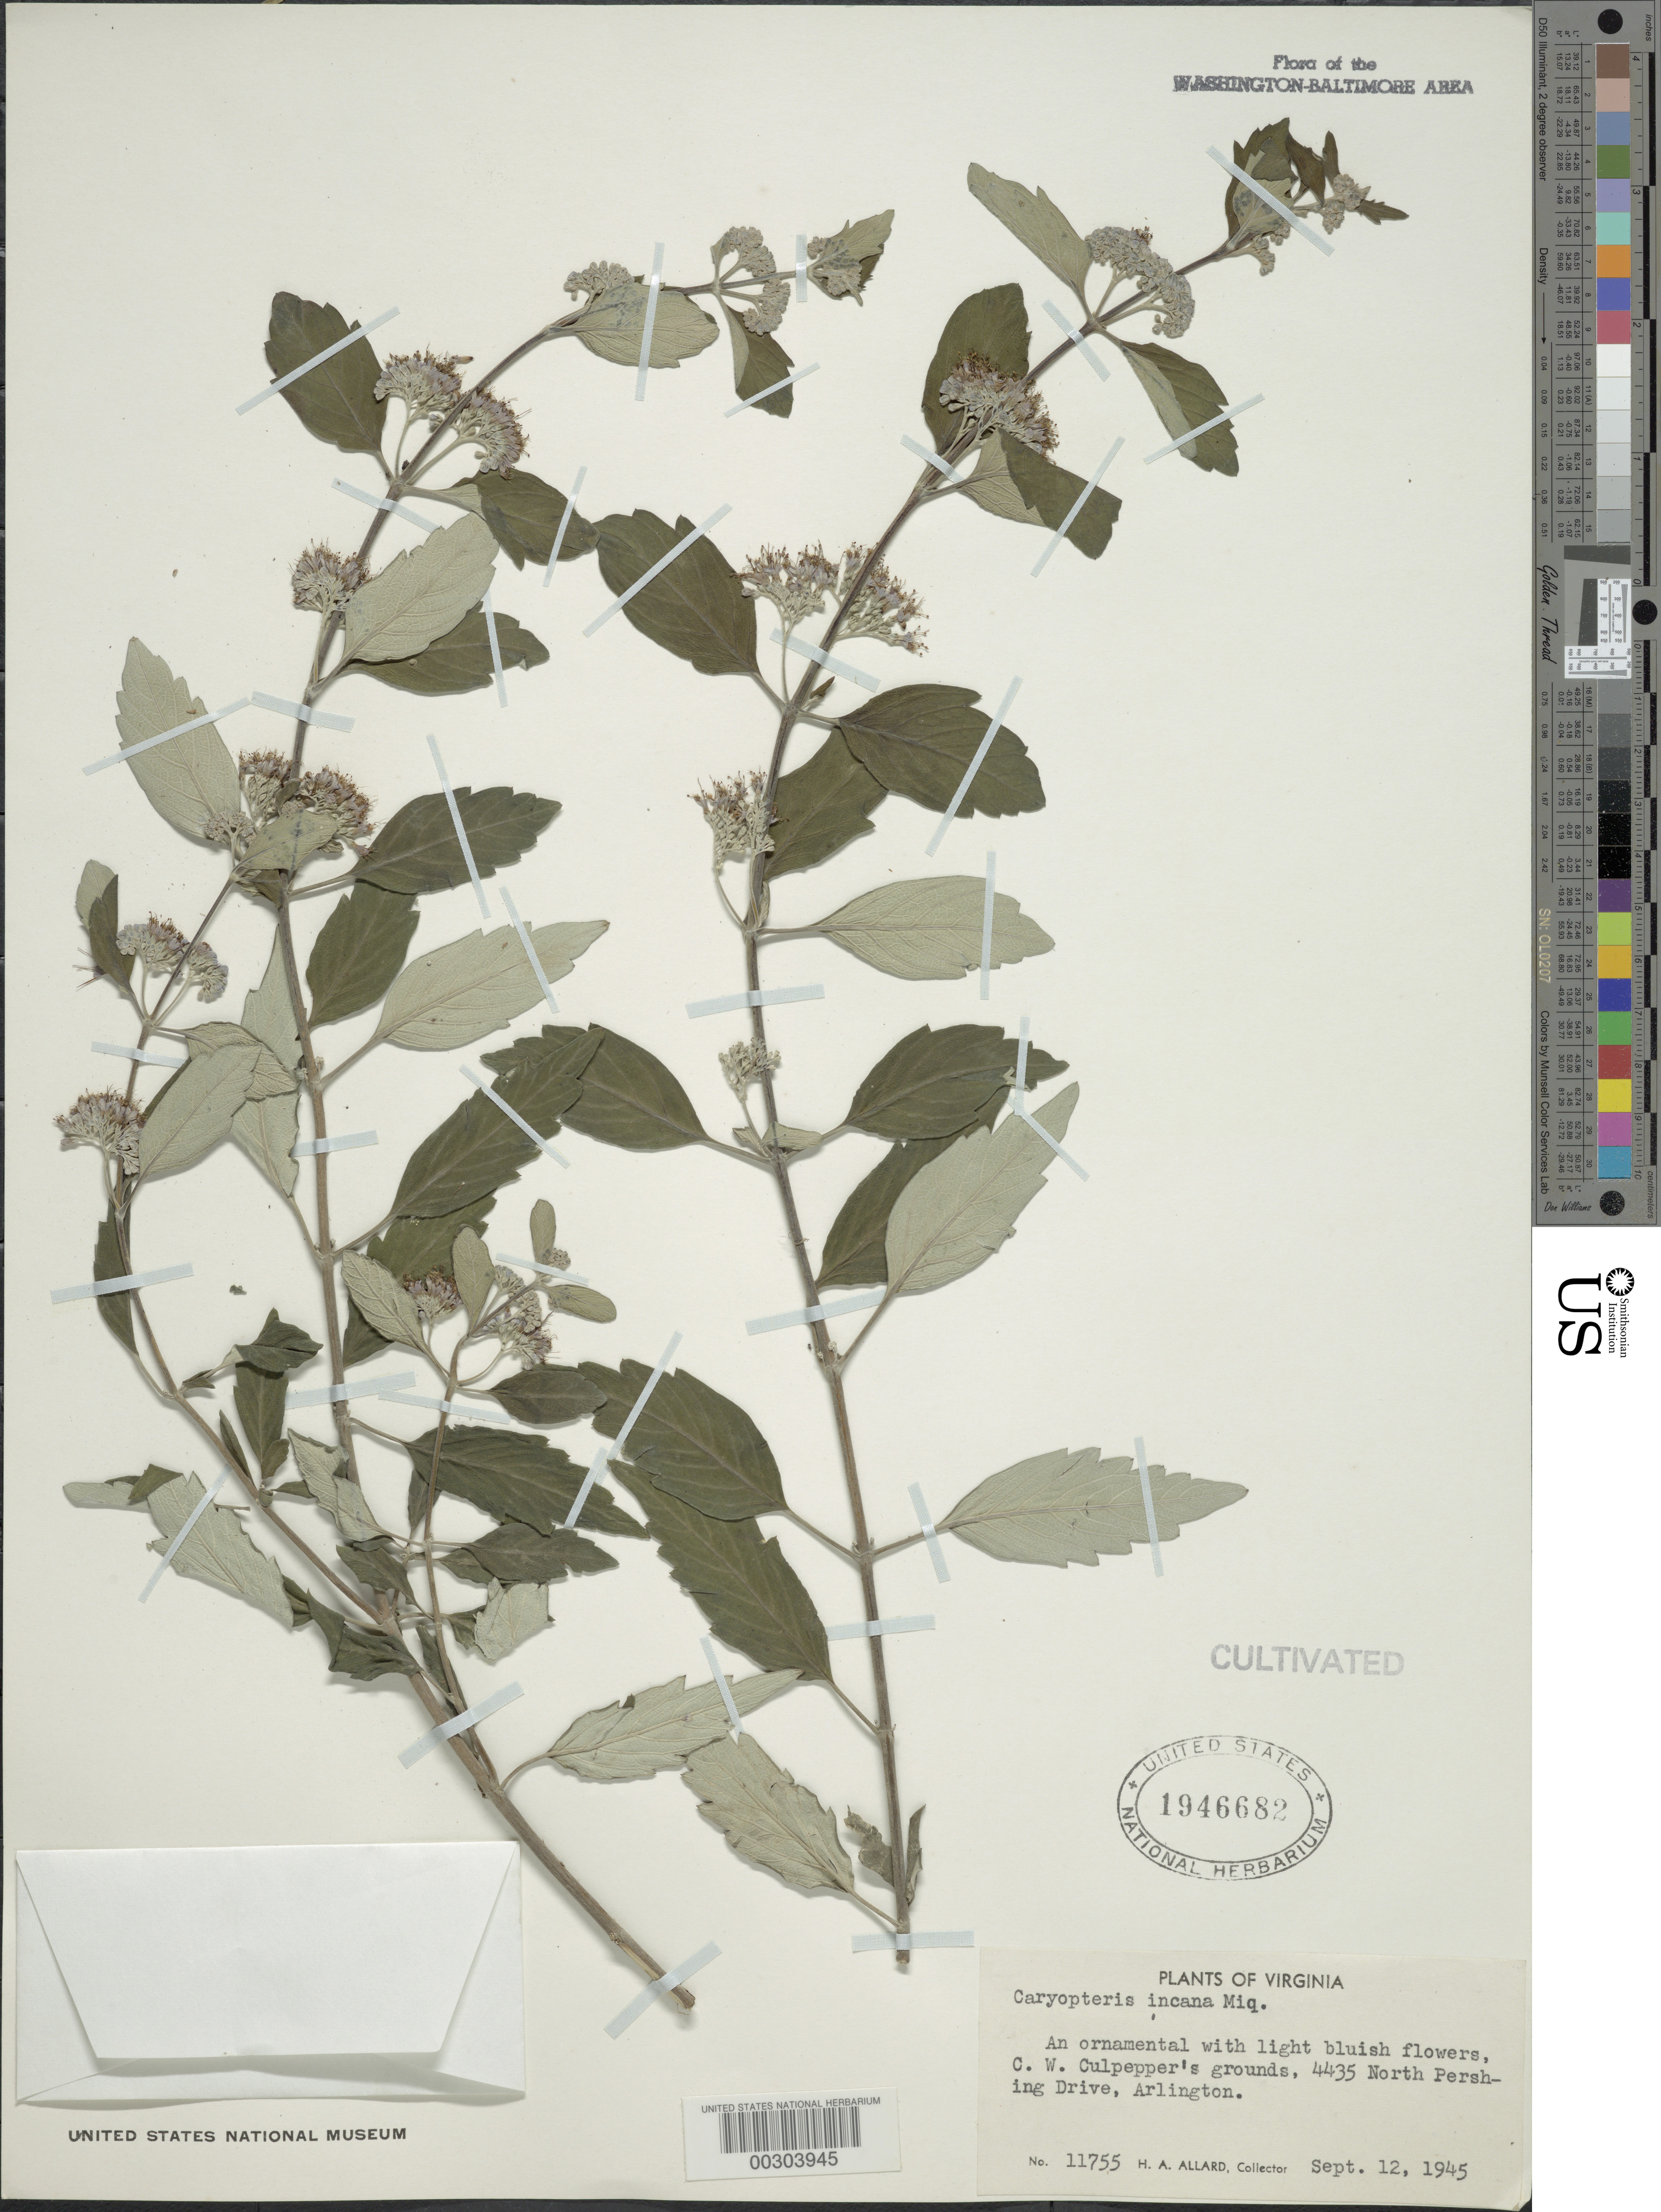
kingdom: Plantae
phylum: Tracheophyta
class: Magnoliopsida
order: Lamiales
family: Lamiaceae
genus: Caryopteris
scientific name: Caryopteris incana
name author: (Thunb. ex Houtt.) Miq.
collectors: H. A. Allard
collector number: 11755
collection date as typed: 12 Sep 1945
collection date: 1945-09-12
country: United States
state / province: Virginia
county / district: Arlington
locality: Arlington, 4435 N Pershing Dr, C.W. Culpepper's grounds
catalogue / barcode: US 1946682